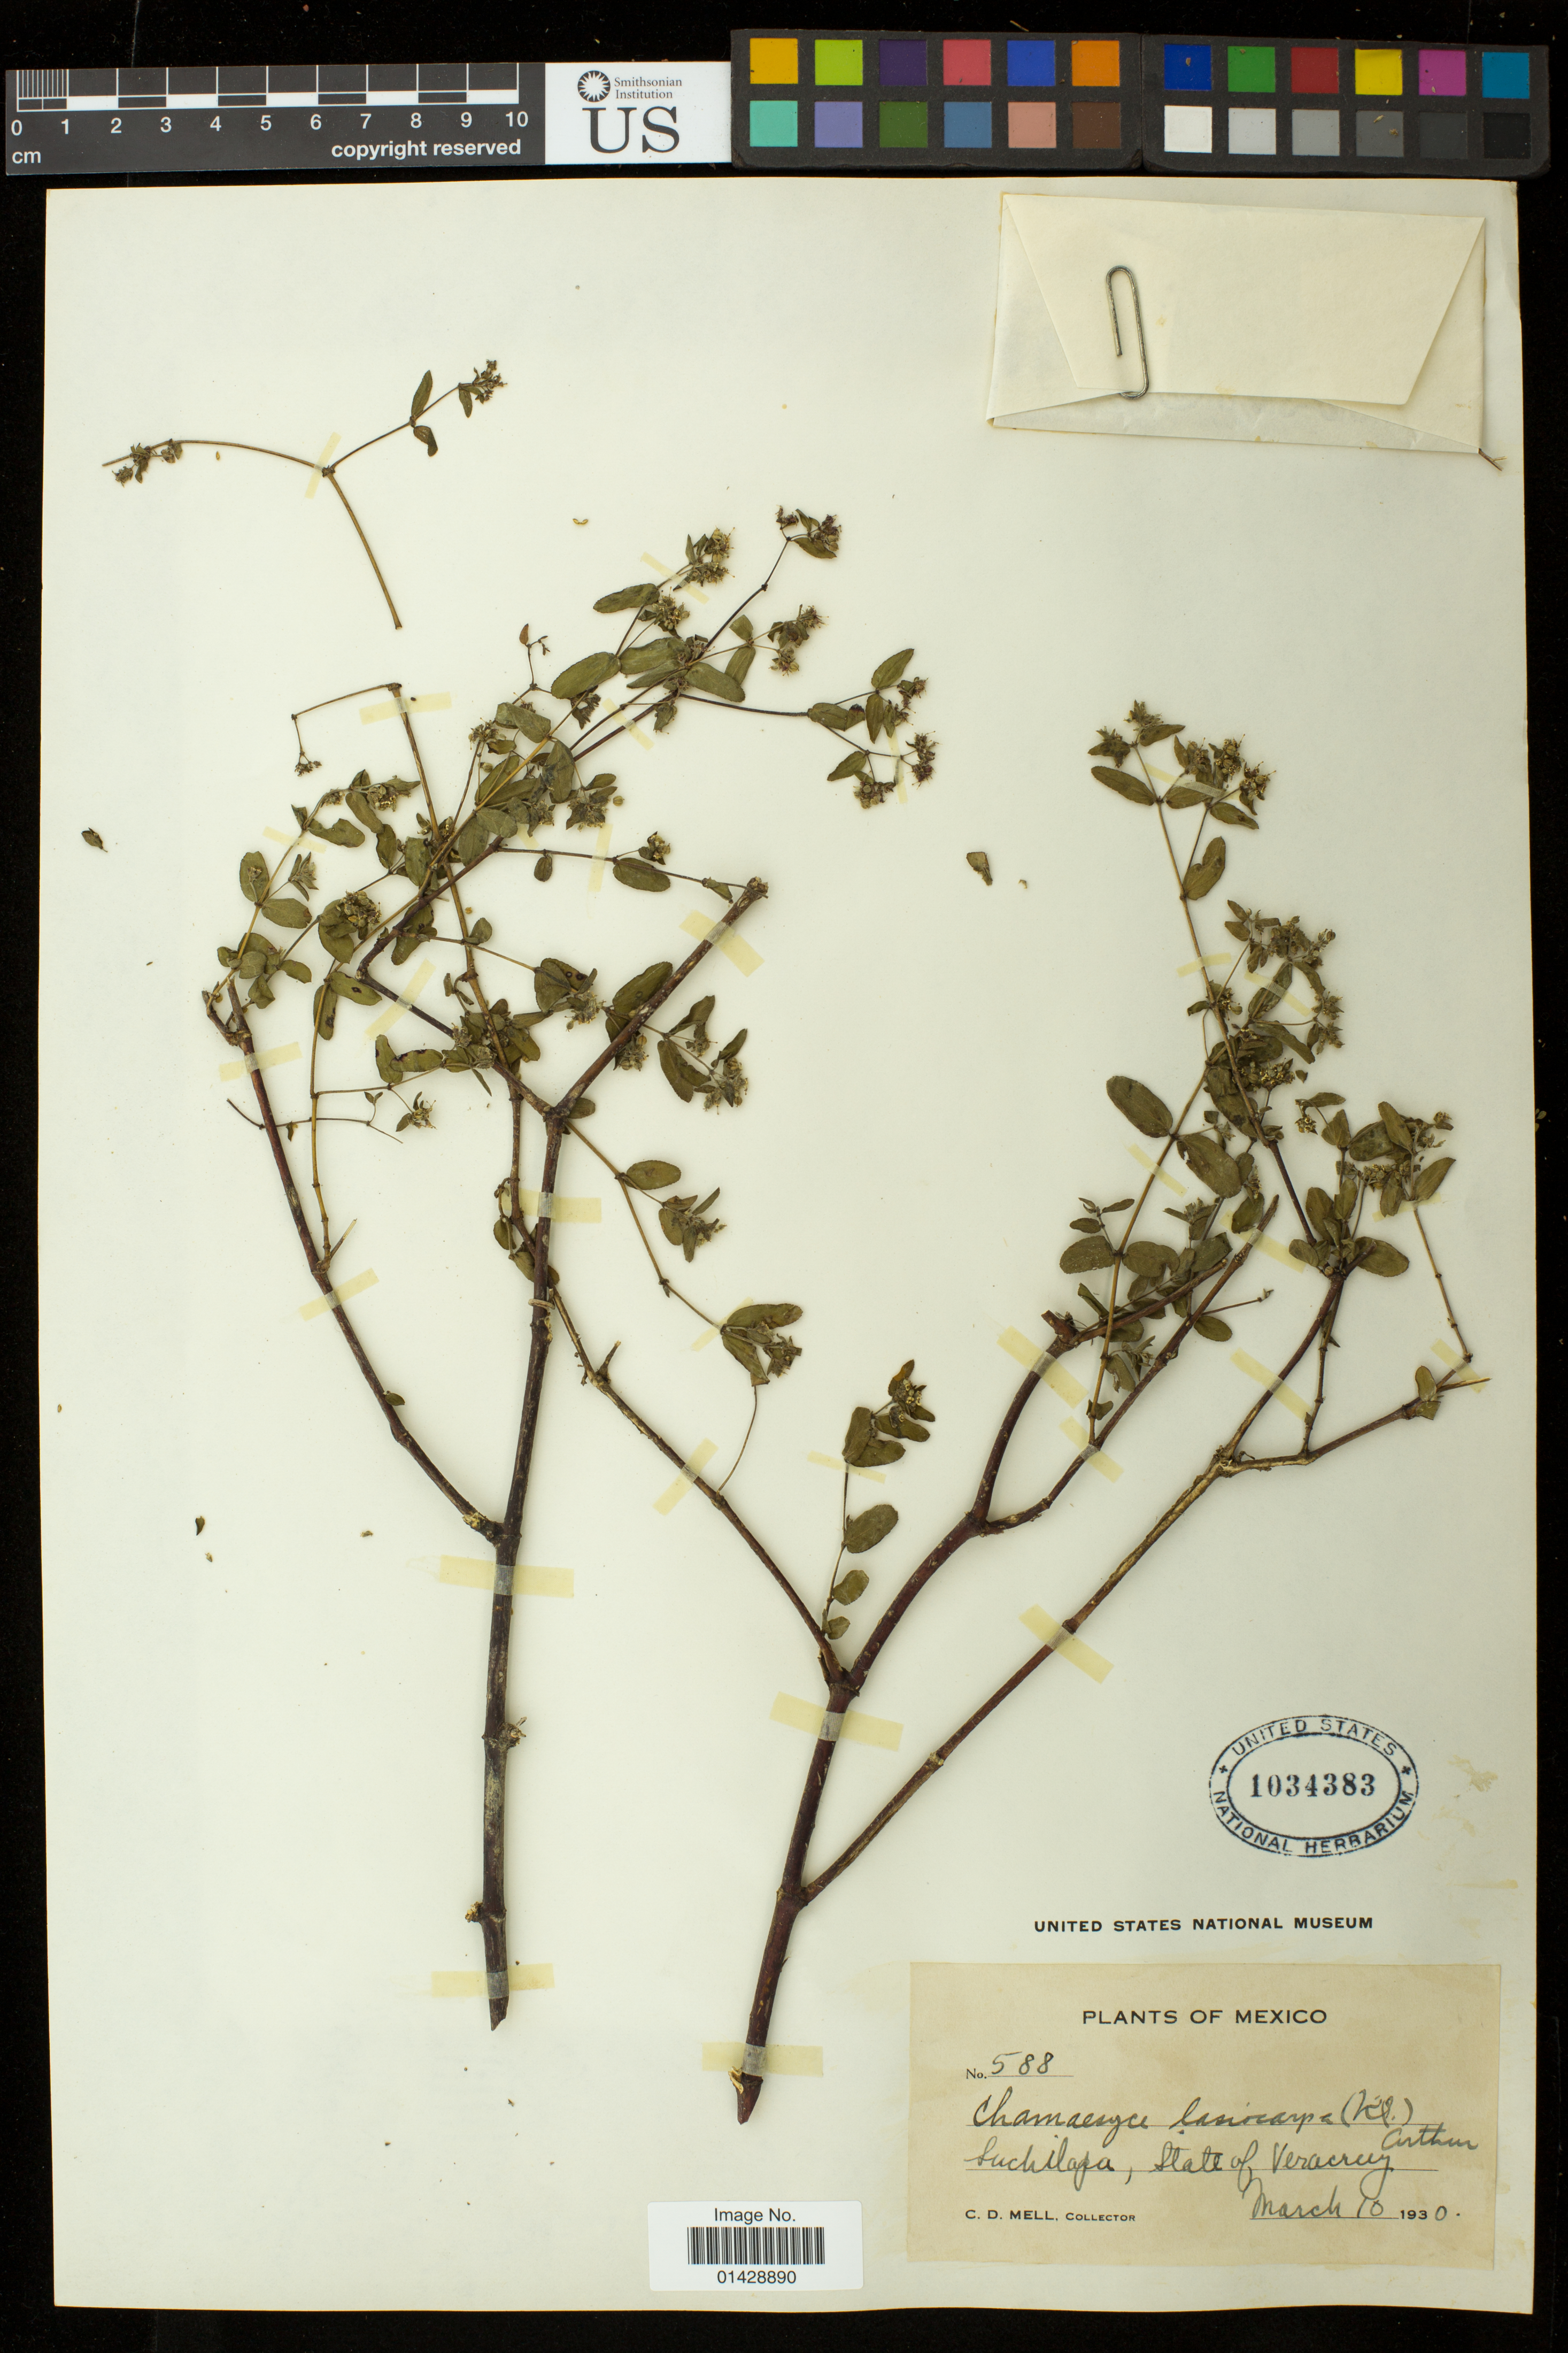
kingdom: Plantae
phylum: Tracheophyta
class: Magnoliopsida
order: Malpighiales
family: Euphorbiaceae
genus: Euphorbia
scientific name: Euphorbia lasiocarpa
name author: Klotzsch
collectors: C. D. Mell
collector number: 588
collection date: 1930-03-10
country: Mexico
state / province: Veracruz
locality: Suchilaga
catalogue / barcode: US 1034383